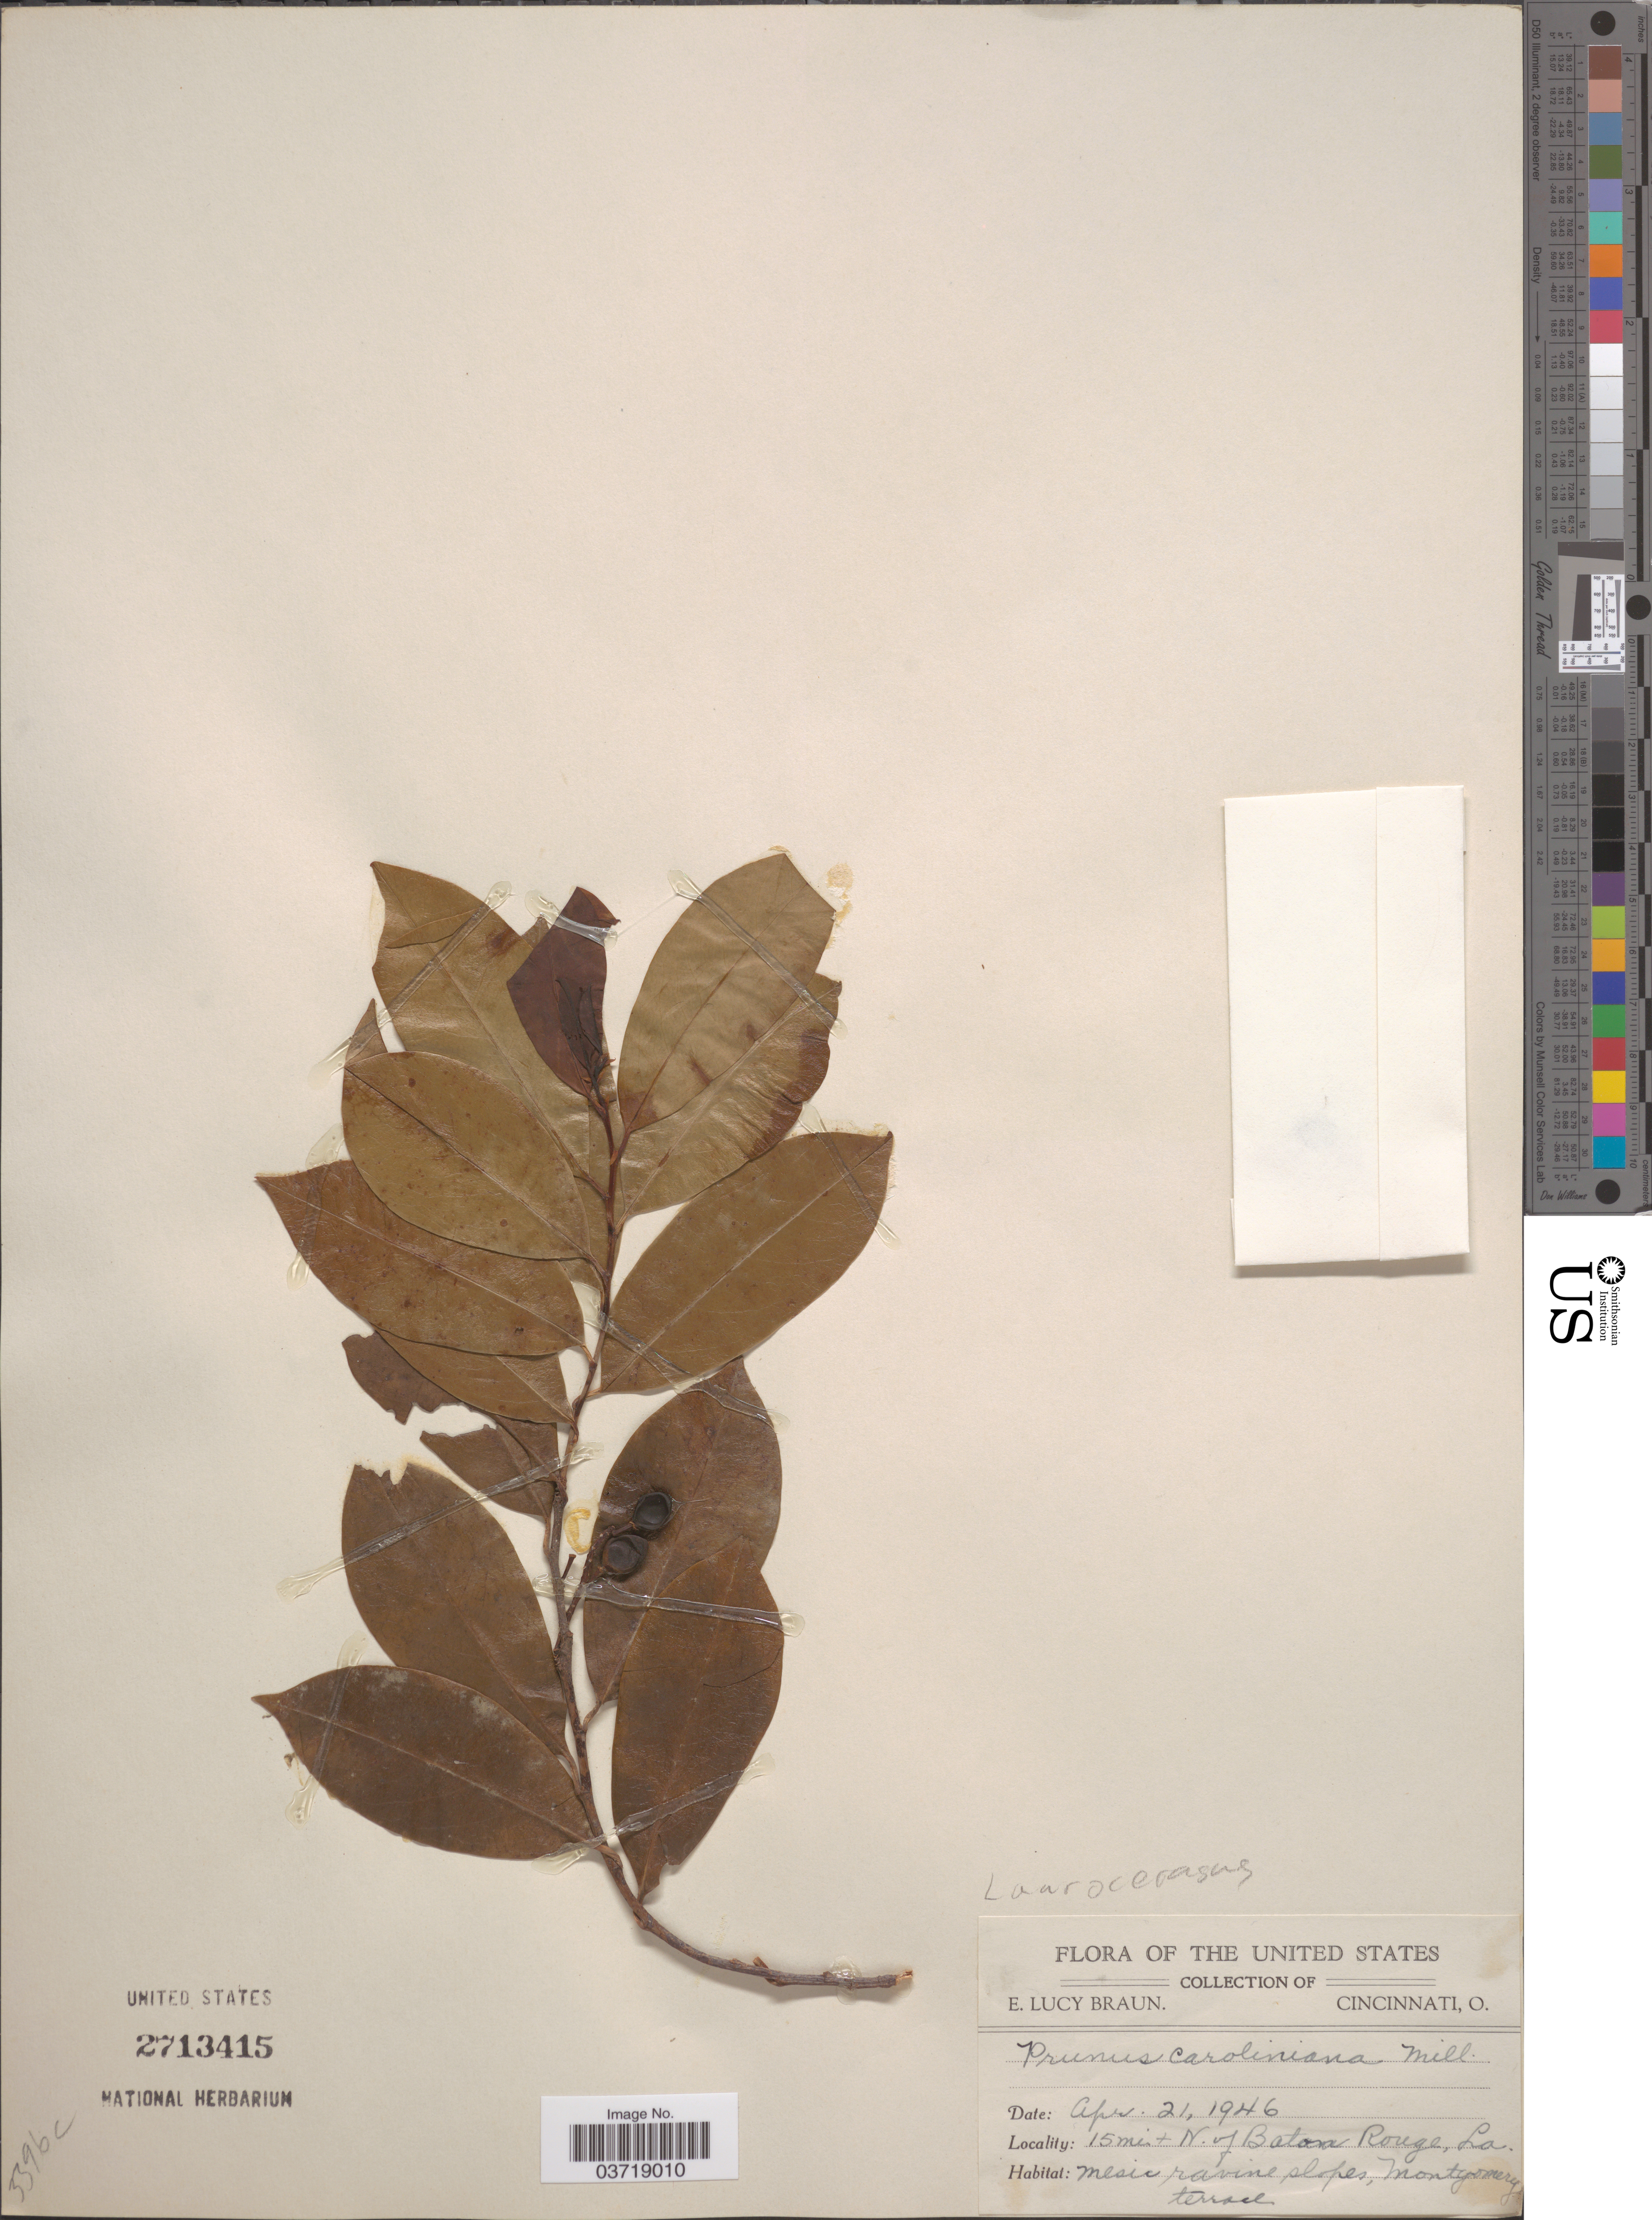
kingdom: Plantae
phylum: Tracheophyta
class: Magnoliopsida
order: Rosales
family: Rosaceae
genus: Prunus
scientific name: Prunus caroliniana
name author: (Mill.) Aiton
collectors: E. L. Braun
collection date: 1946-04-21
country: United States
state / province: Louisiana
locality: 15 mi. + N. of Baton Rouge. Montgomery terrace.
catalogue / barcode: US 2713415